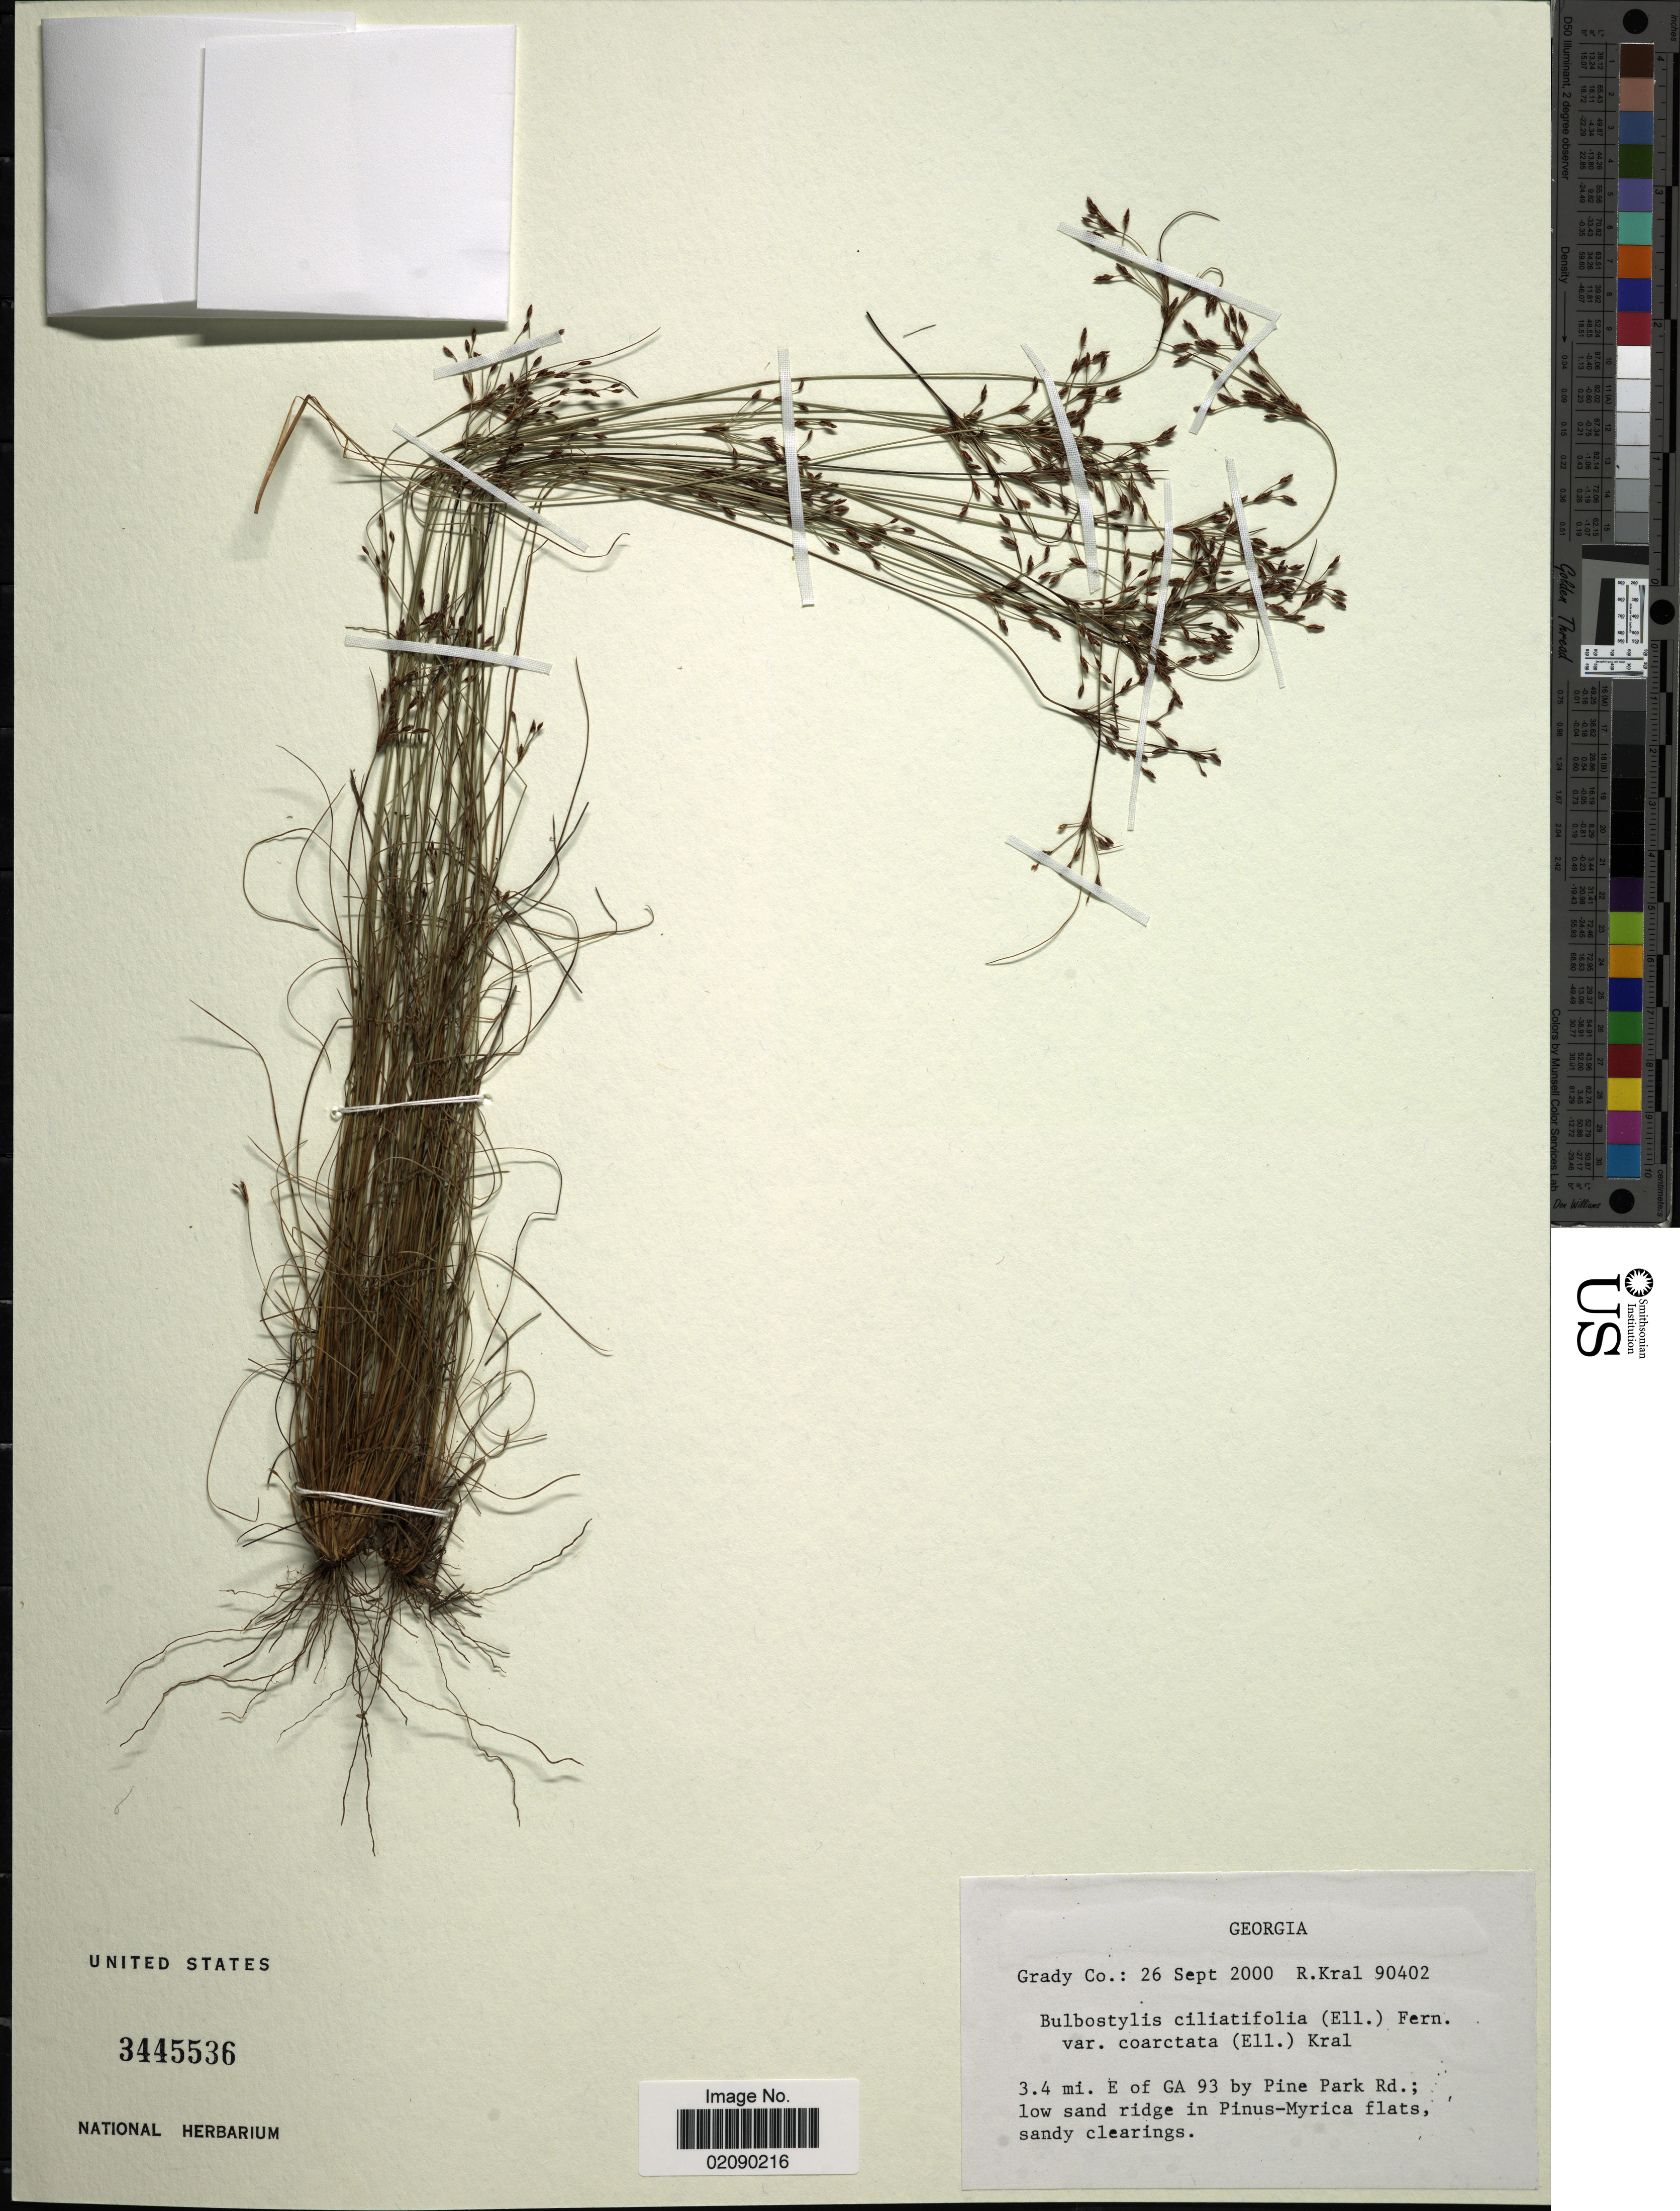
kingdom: Plantae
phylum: Tracheophyta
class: Liliopsida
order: Poales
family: Cyperaceae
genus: Bulbostylis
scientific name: Bulbostylis ciliatifolia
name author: (Elliott) Fernald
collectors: R. Kral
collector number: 90402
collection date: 2000-09-26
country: United States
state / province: Georgia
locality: Grady Co. 3.4 mi. E of GA 93 by Pine Park Rd.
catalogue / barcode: US 3445536